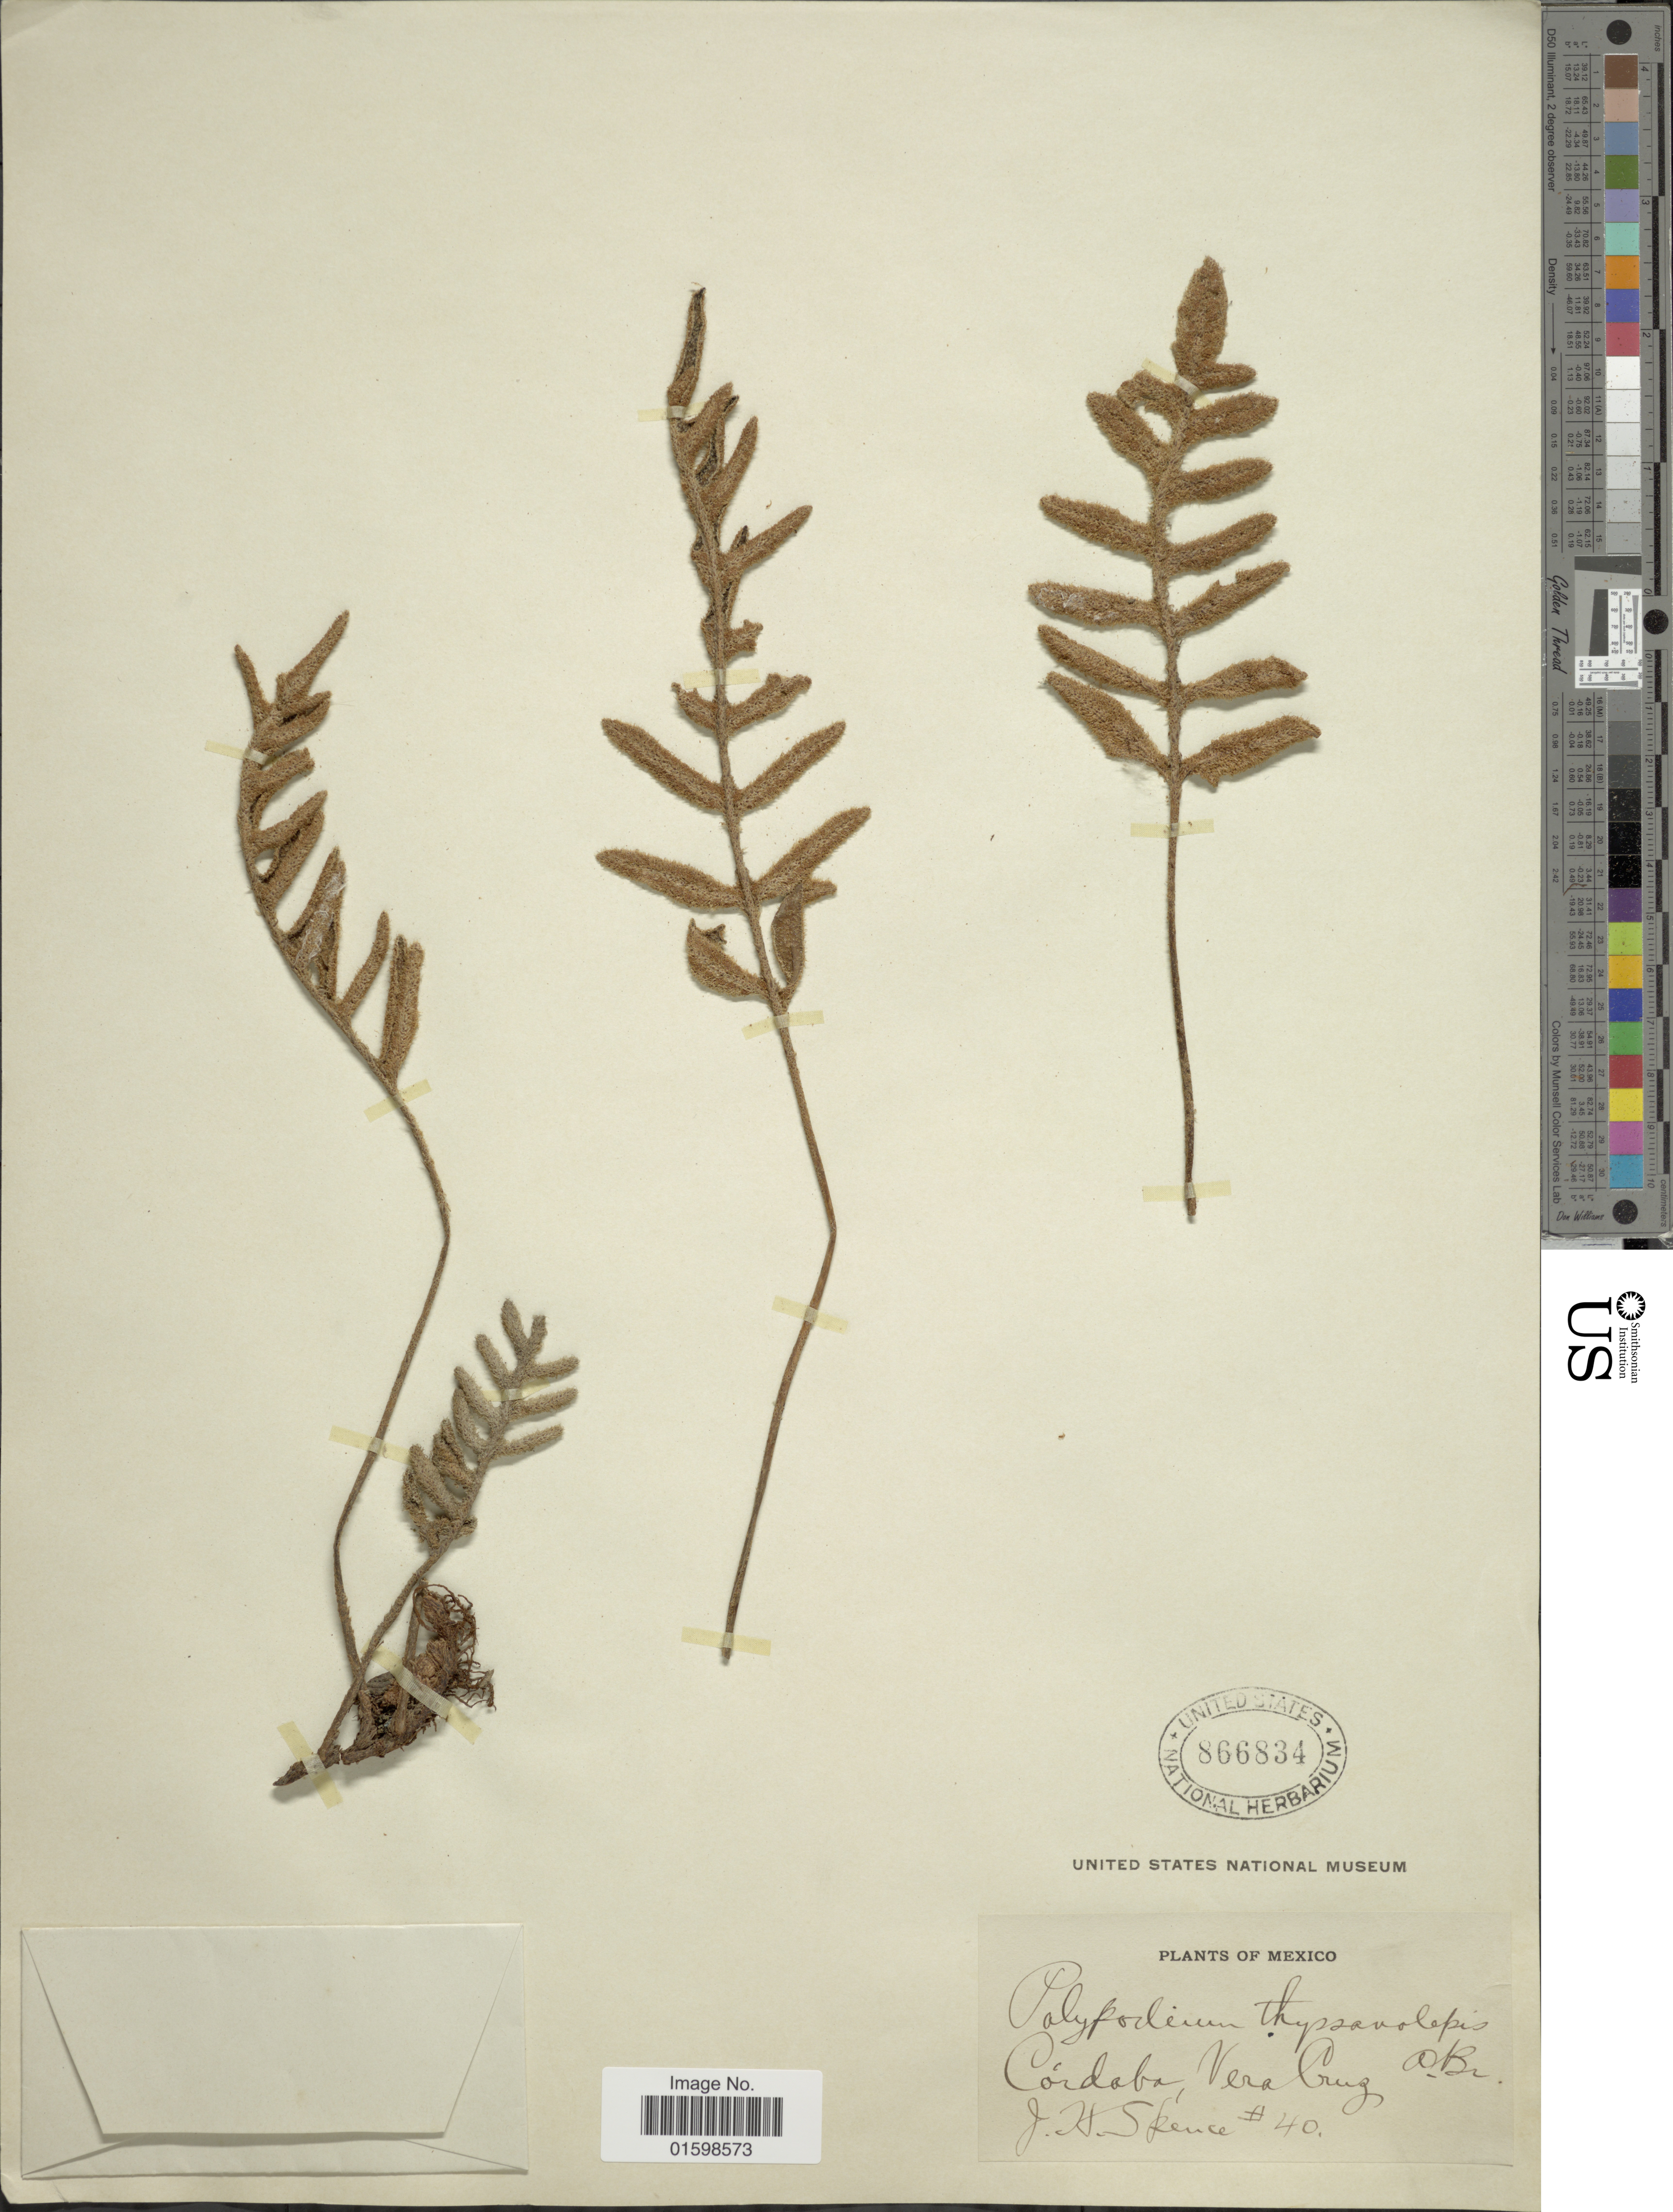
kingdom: Plantae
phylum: Tracheophyta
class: Polypodiopsida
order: Polypodiales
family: Polypodiaceae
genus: Pleopeltis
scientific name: Pleopeltis thyssanolepis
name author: (A. Braun ex Klotzsch) E.G. Andrews & Windham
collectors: J. Spence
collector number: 40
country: Mexico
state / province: Veracruz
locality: Córdoba, Vera Cruz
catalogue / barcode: US 866834